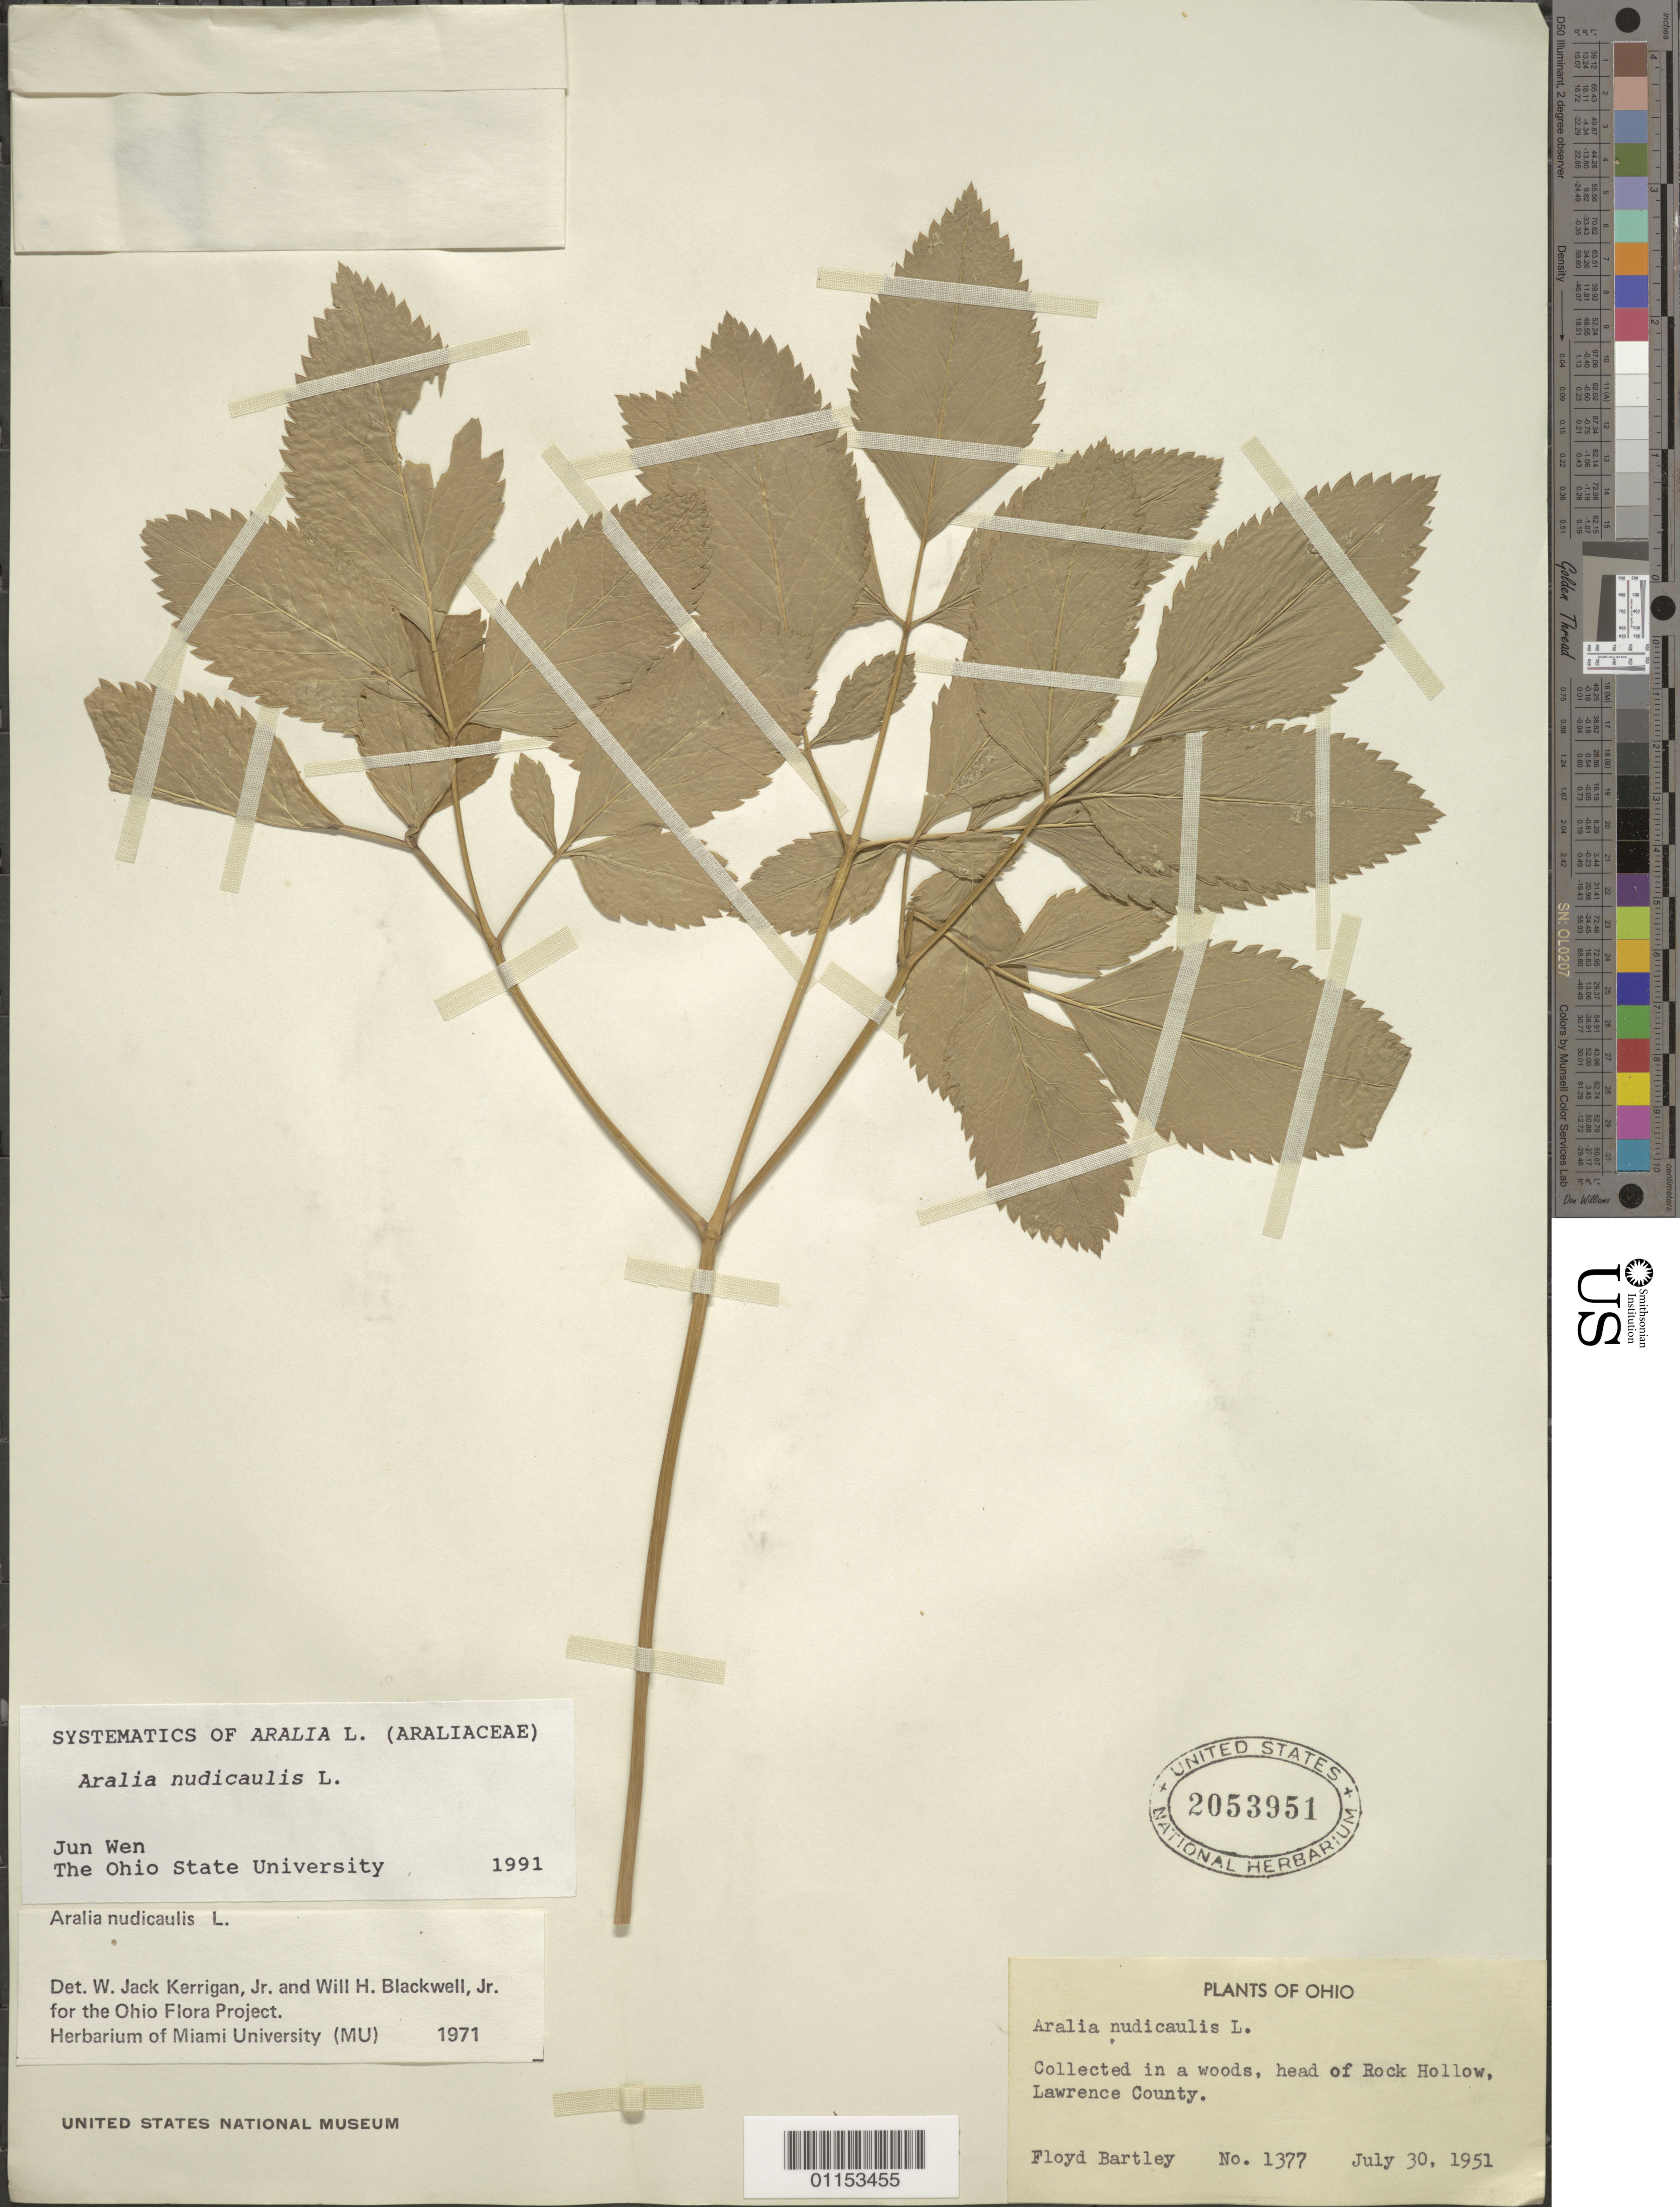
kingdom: Plantae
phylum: Tracheophyta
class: Magnoliopsida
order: Apiales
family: Araliaceae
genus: Aralia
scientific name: Aralia nudicaulis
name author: L.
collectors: F. Bartley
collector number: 1377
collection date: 1951-07-30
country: United States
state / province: Ohio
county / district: Lawrence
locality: Head of Rock Hollow.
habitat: Woods.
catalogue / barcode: US 2053951